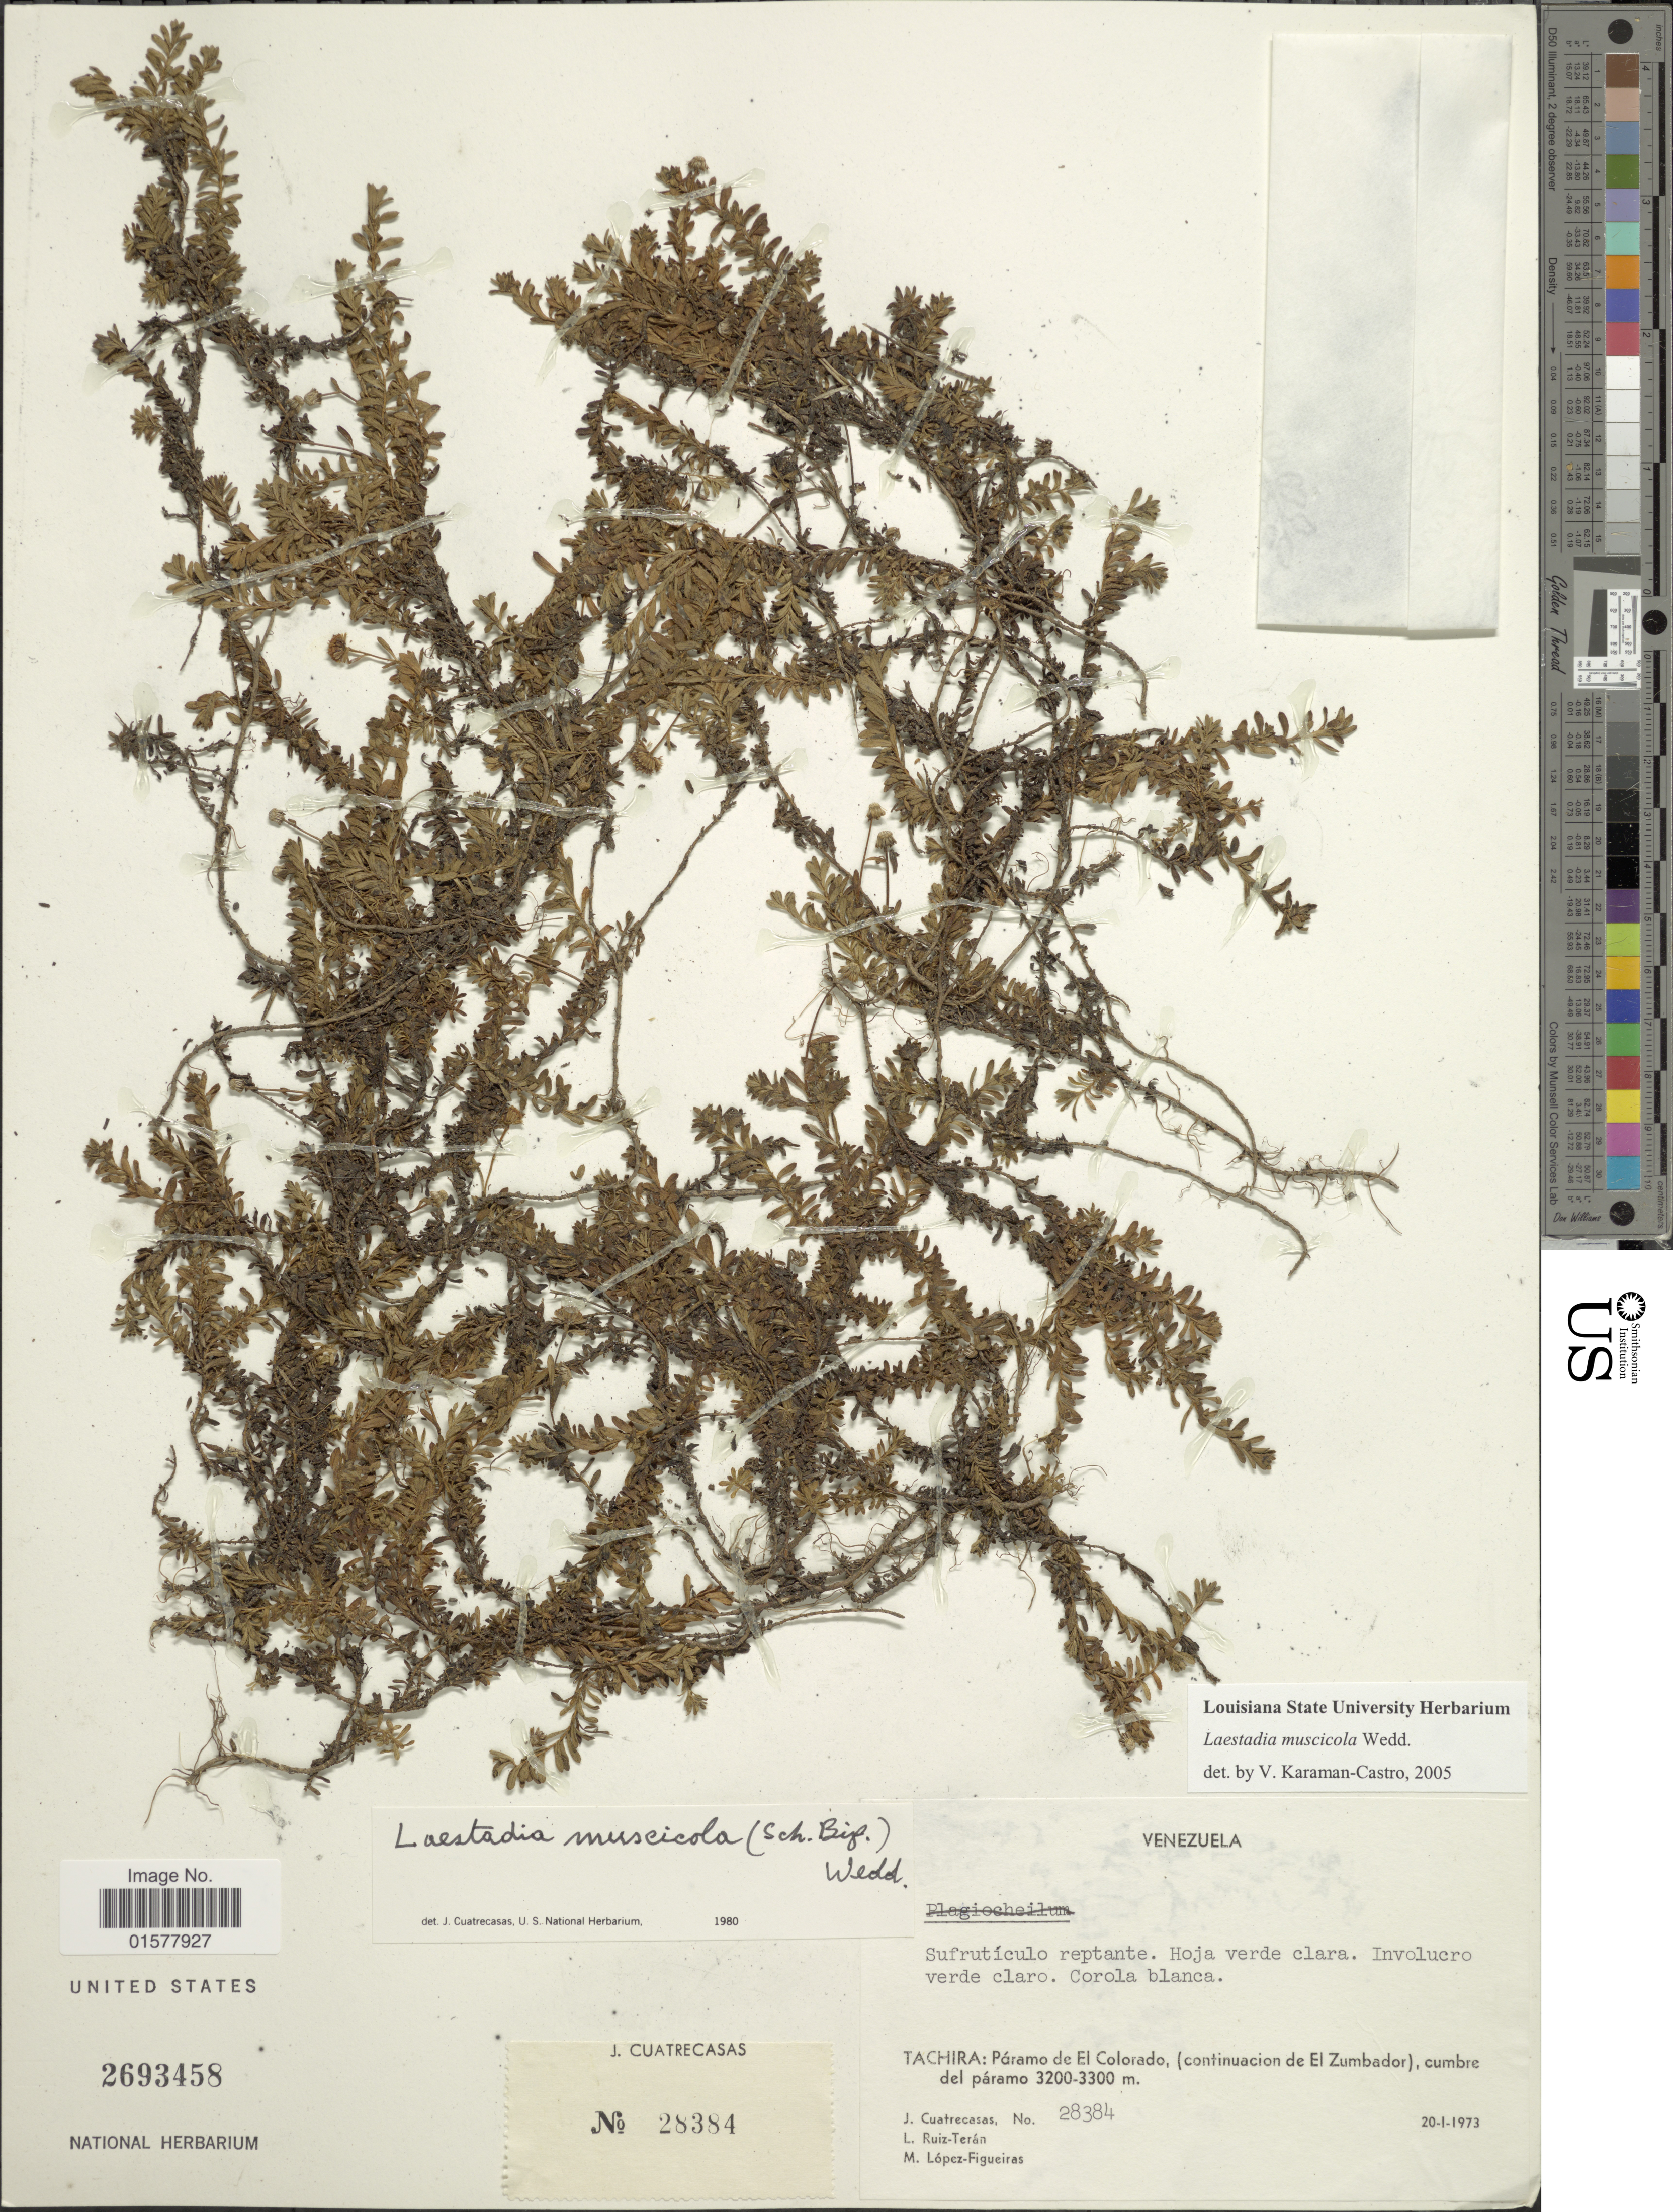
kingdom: Plantae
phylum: Tracheophyta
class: Magnoliopsida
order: Asterales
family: Asteraceae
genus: Laestadia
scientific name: Laestadia muscicola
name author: Wedd.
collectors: J. Cuatrecasas, L. E. Ruíz-Terán & M. Lopéz-F.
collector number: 28384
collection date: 1973-01-20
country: Venezuela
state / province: Tachira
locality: Tachira: Paramo de El Colorado, (continuacion de El Zumbador), cumbre del paramo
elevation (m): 3200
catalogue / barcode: US 2693458